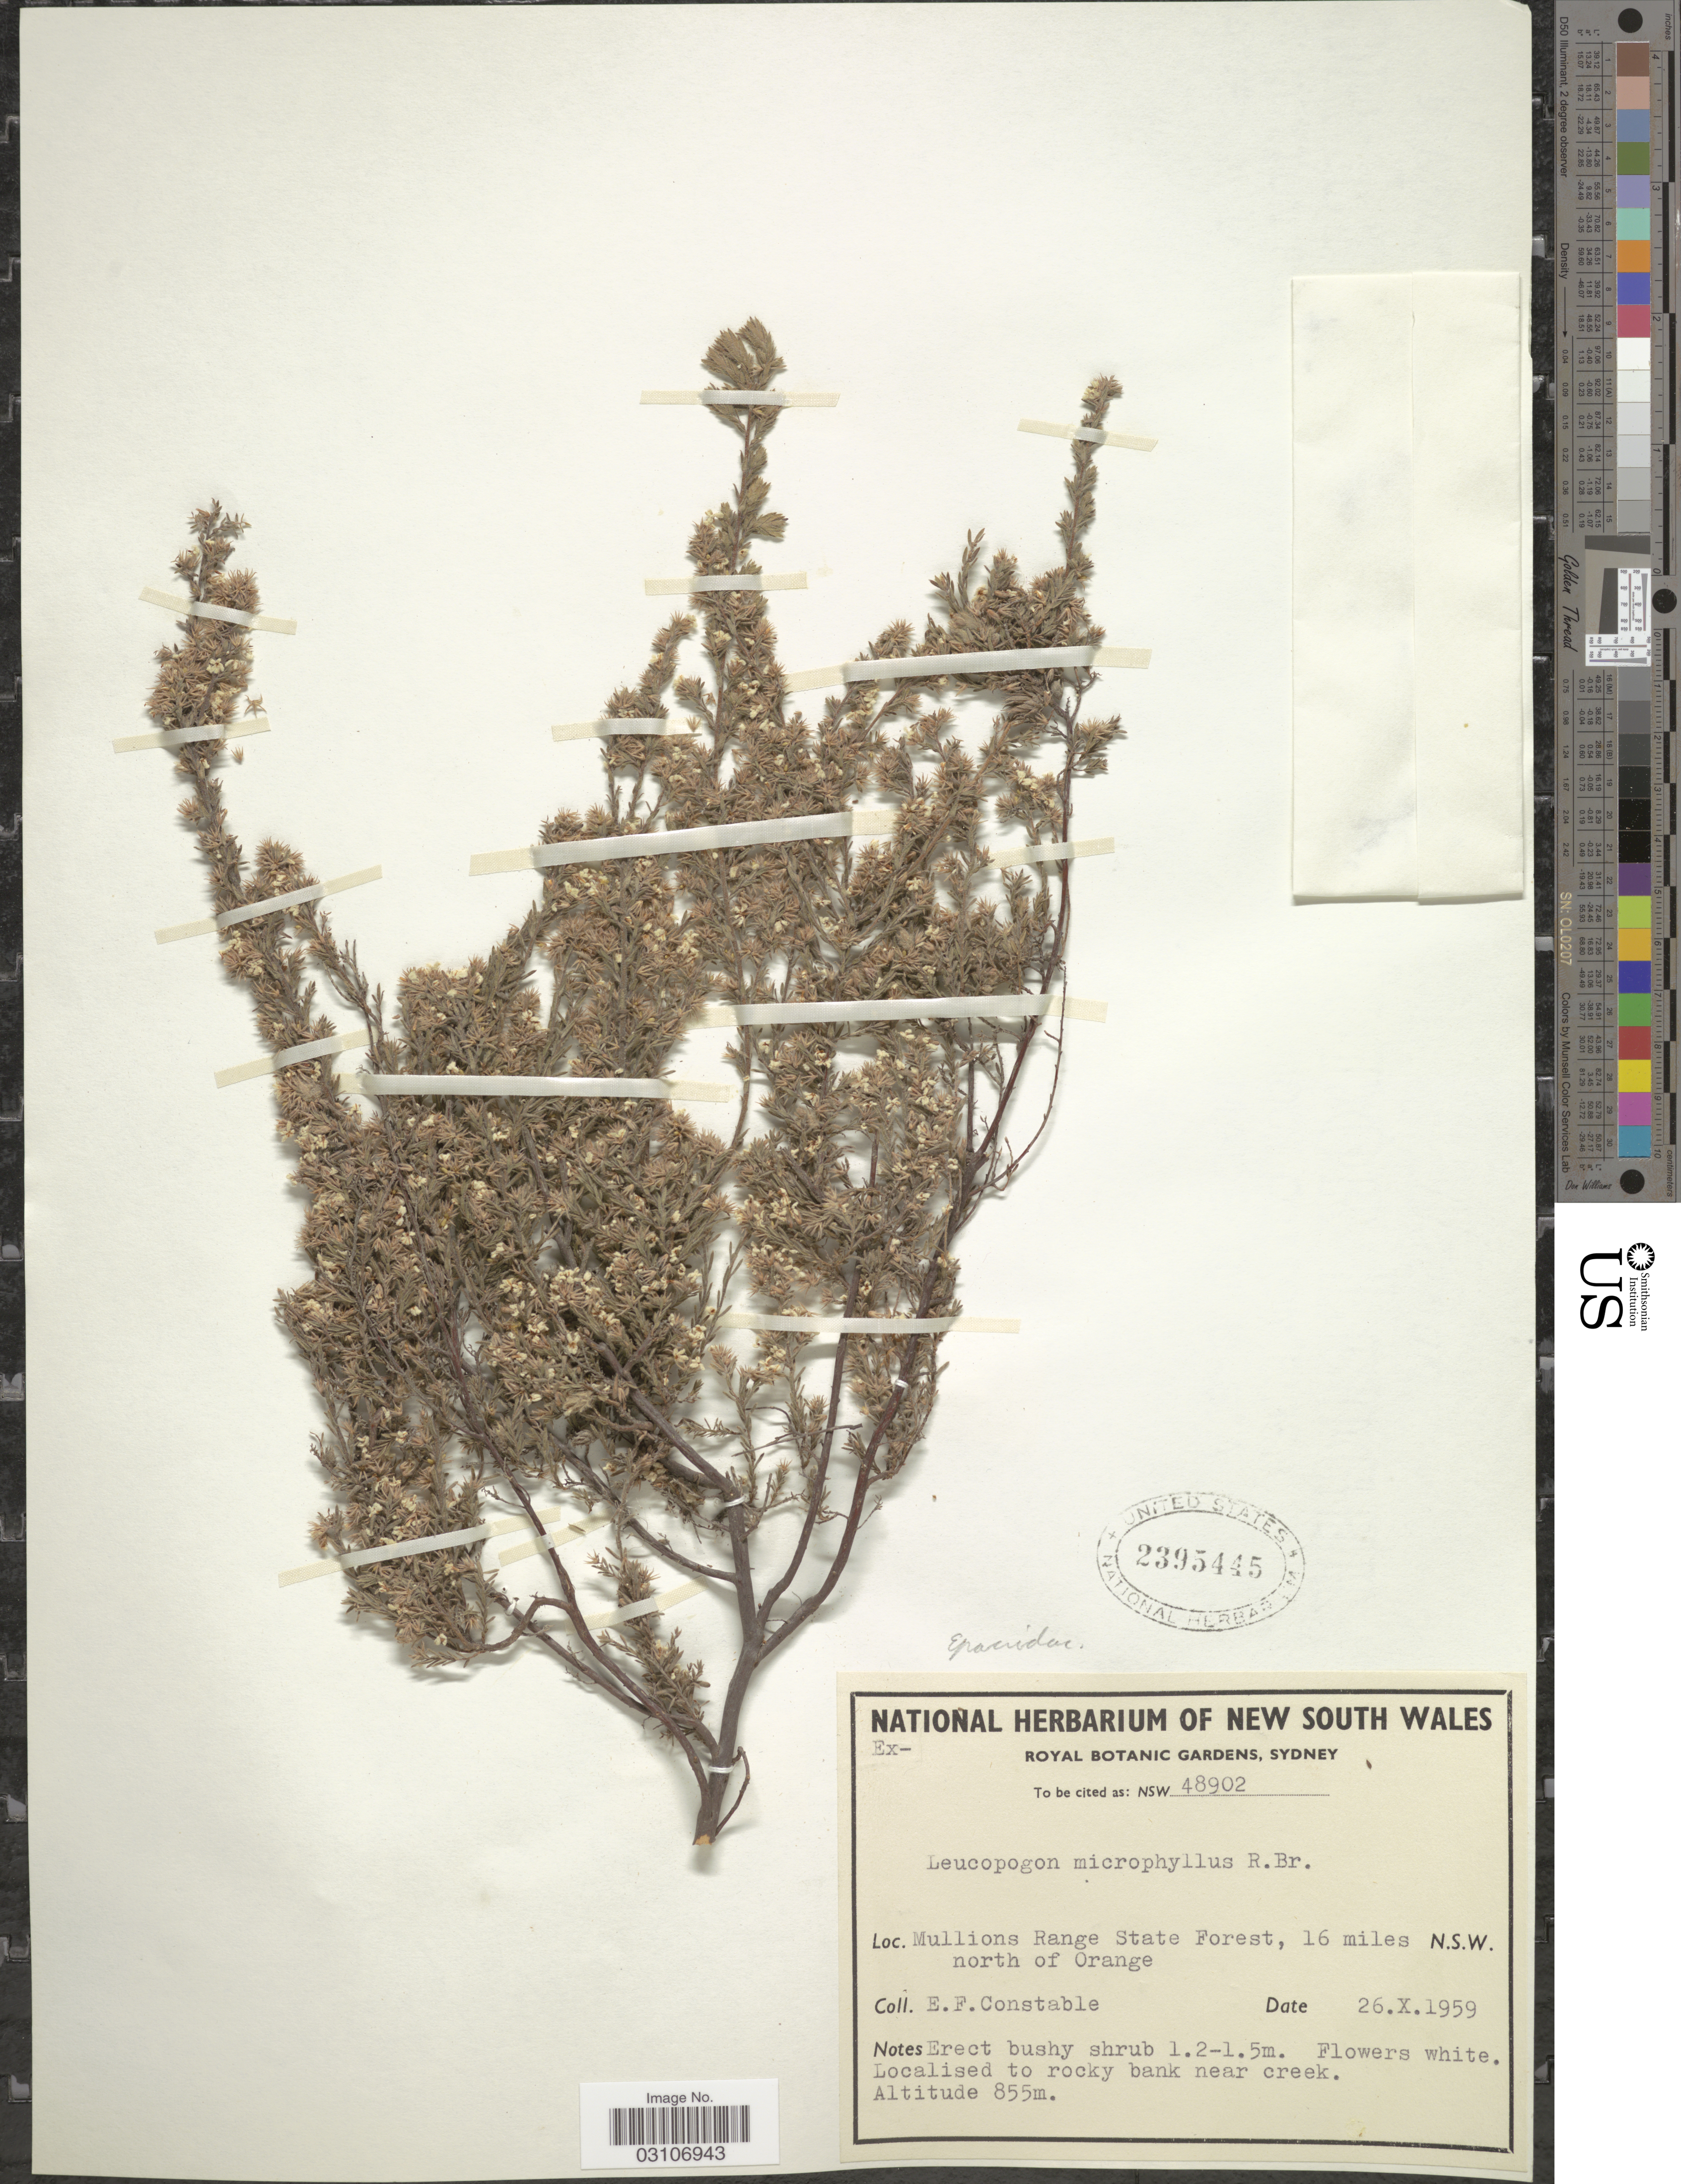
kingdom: Plantae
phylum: Tracheophyta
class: Magnoliopsida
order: Ericales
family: Ericaceae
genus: Leucopogon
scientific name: Leucopogon microphyllus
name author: R. Br.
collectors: E. F. Constable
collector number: NSW 48902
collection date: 1959-10-26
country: Australia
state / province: New South Wales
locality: Mullions Range State Forest, 16 miles north of Orange.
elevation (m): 855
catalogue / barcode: US 2395445